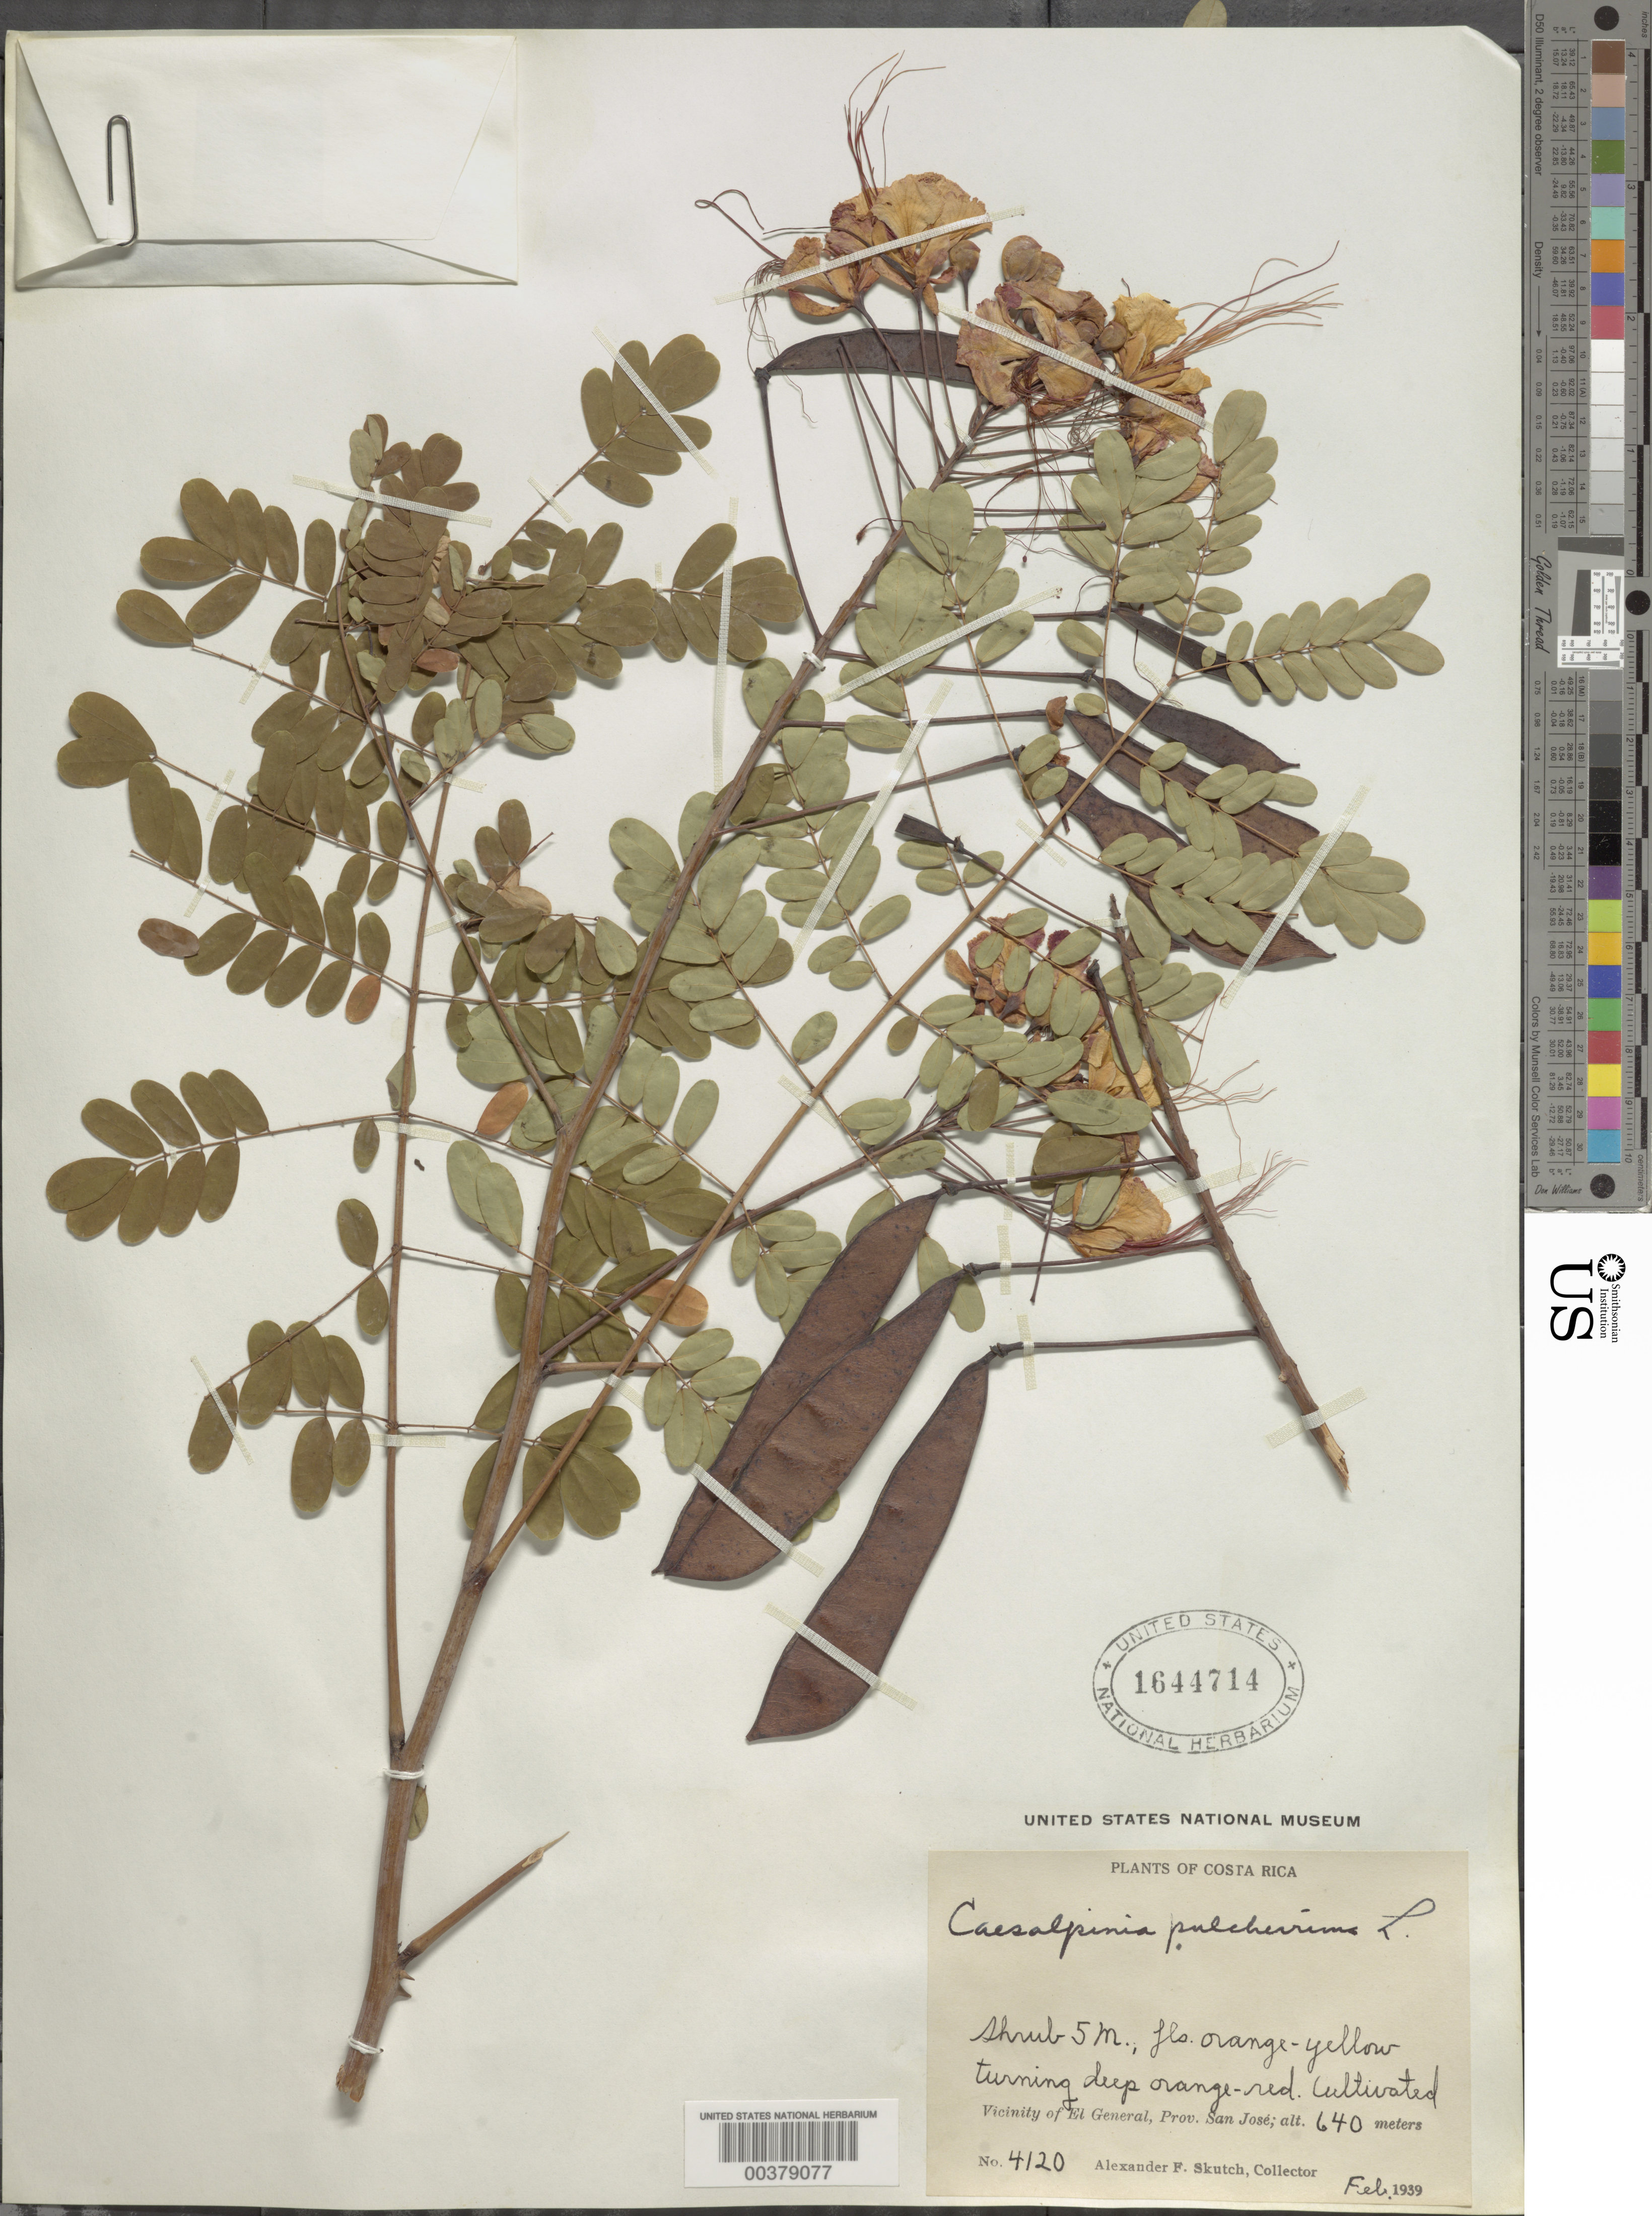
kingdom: Plantae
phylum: Tracheophyta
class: Magnoliopsida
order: Fabales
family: Fabaceae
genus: Caesalpinia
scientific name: Caesalpinia pulcherrima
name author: (L.) Sw.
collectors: J. N. Rose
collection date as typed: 11 Sep 1920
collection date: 1920-09-11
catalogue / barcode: US 1645714